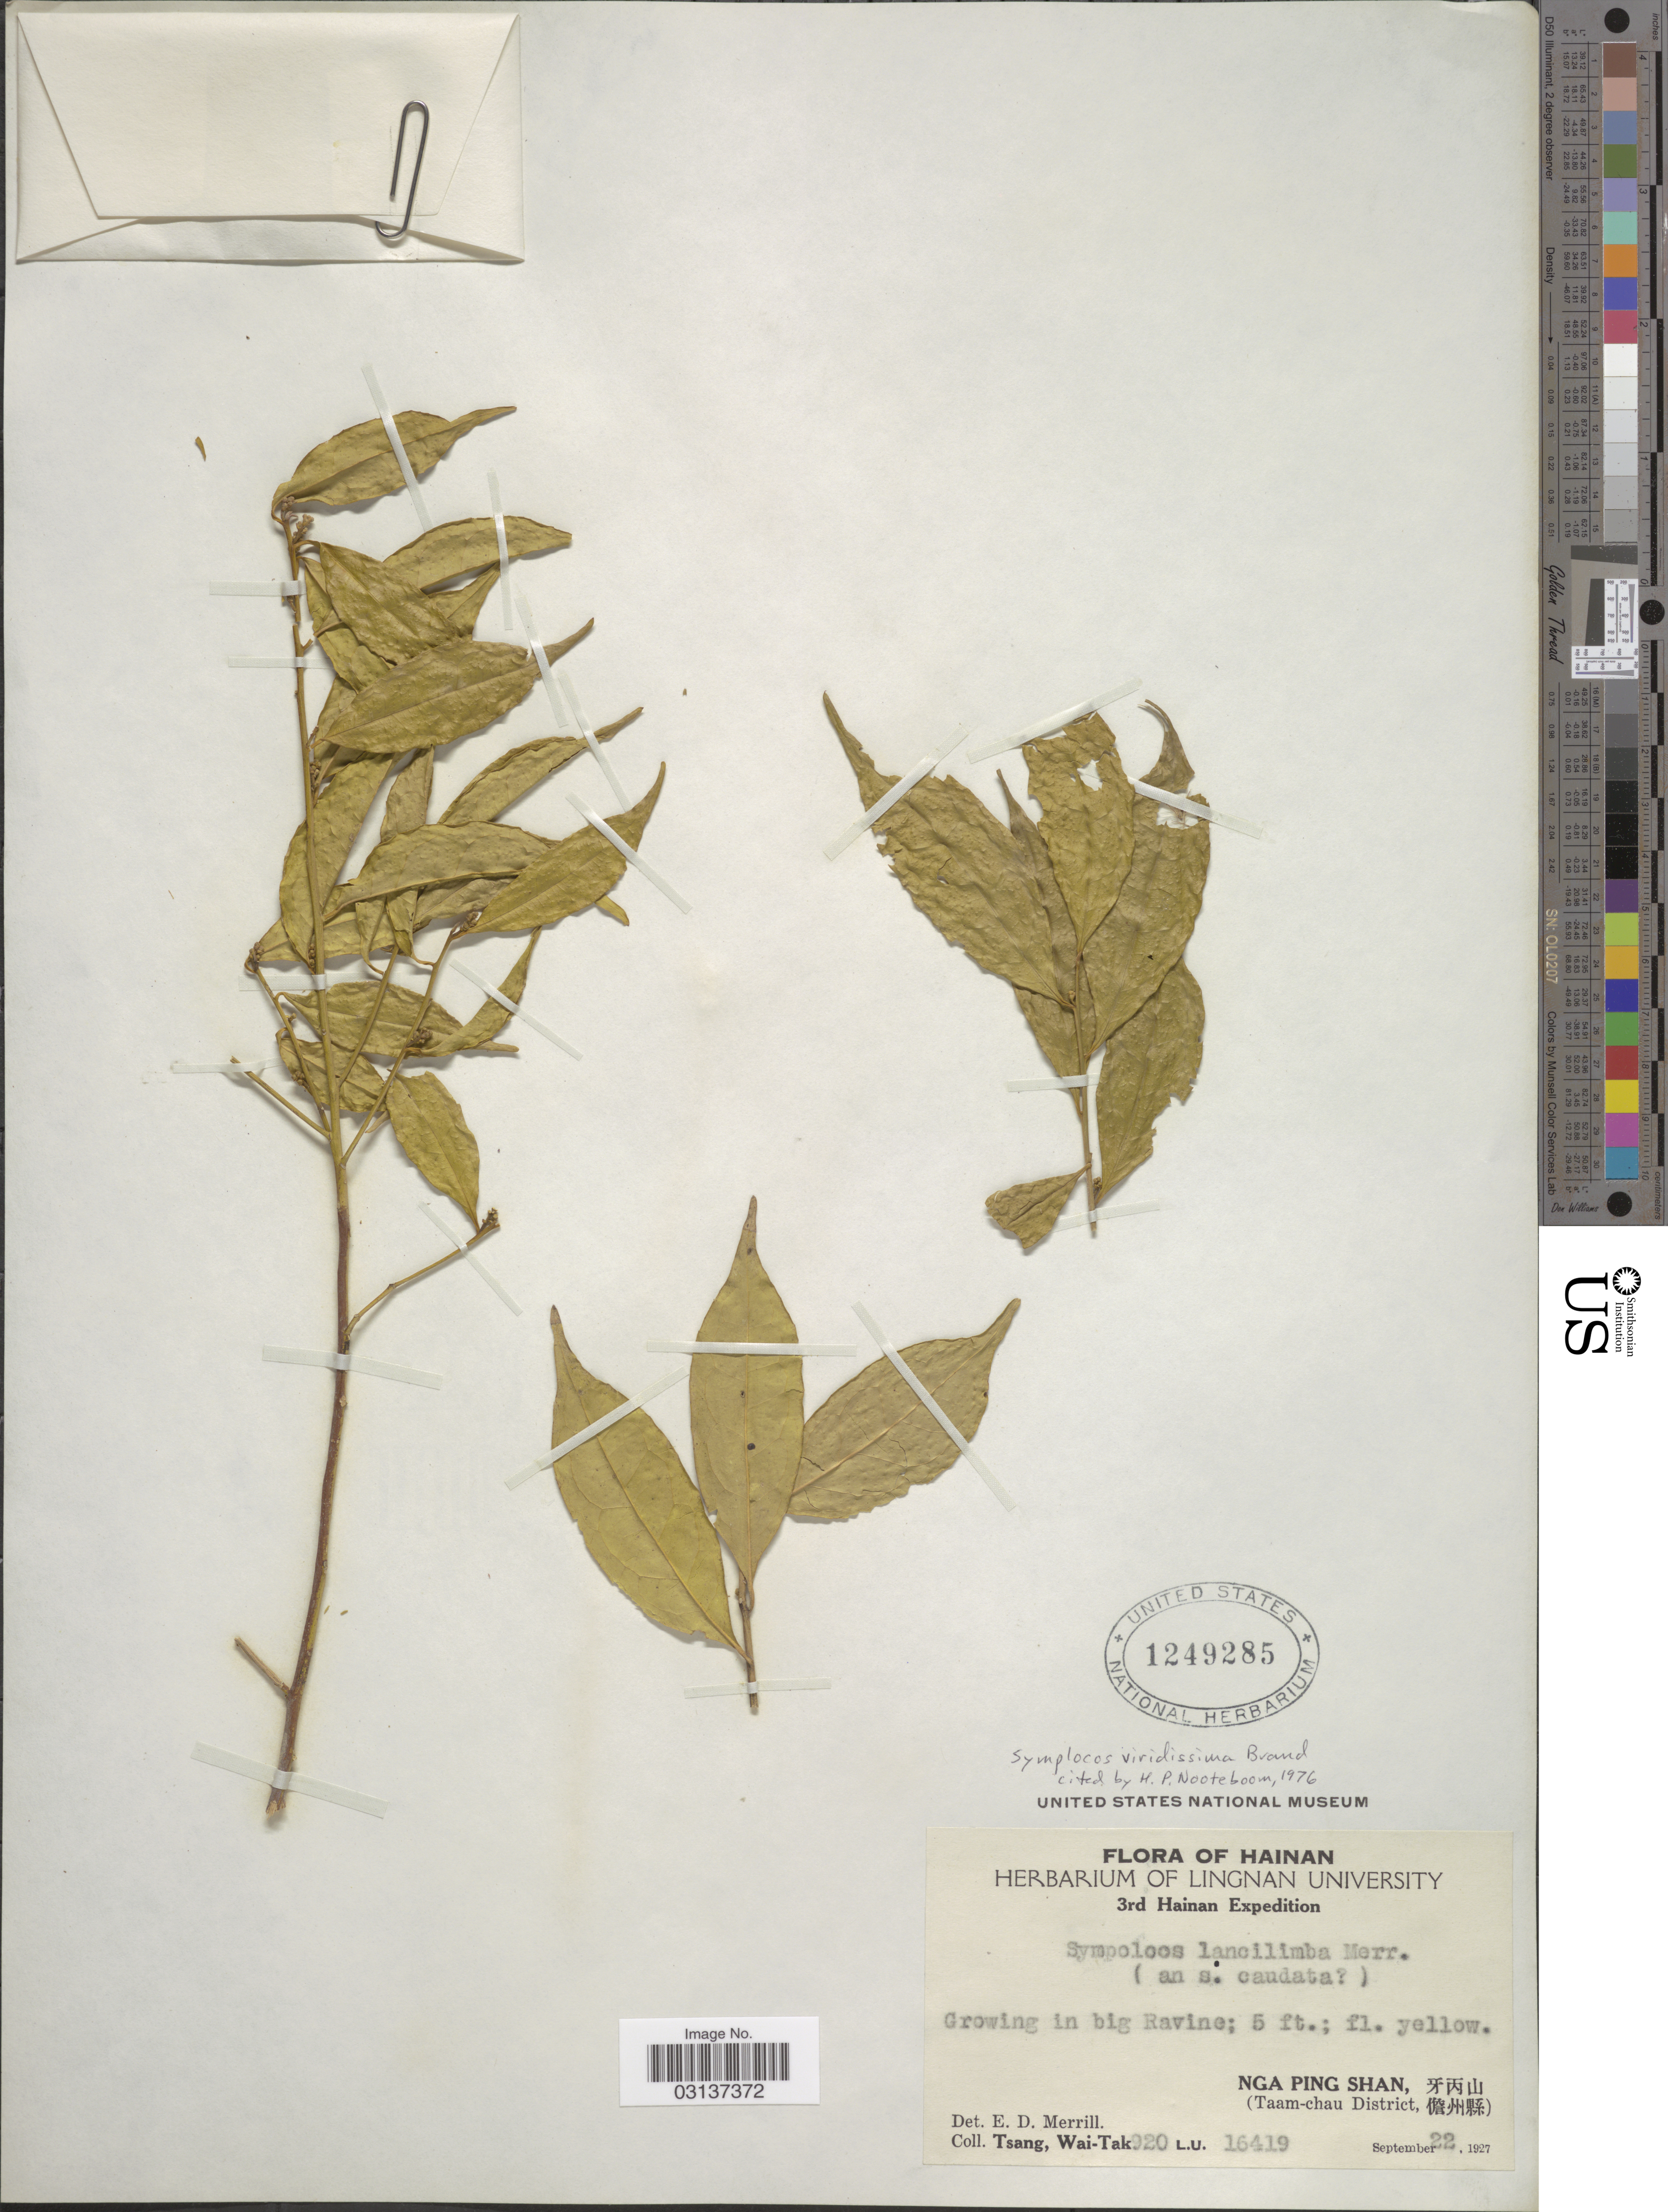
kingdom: Plantae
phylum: Tracheophyta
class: Magnoliopsida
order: Ericales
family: Symplocaceae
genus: Symplocos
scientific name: Symplocos viridissima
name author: Brand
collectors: W. T. Tsang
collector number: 920L.U.16419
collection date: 1927-09-22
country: China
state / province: Hainan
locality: Nga Ping Shan, (Taam-chau District).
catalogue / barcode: US 1249285